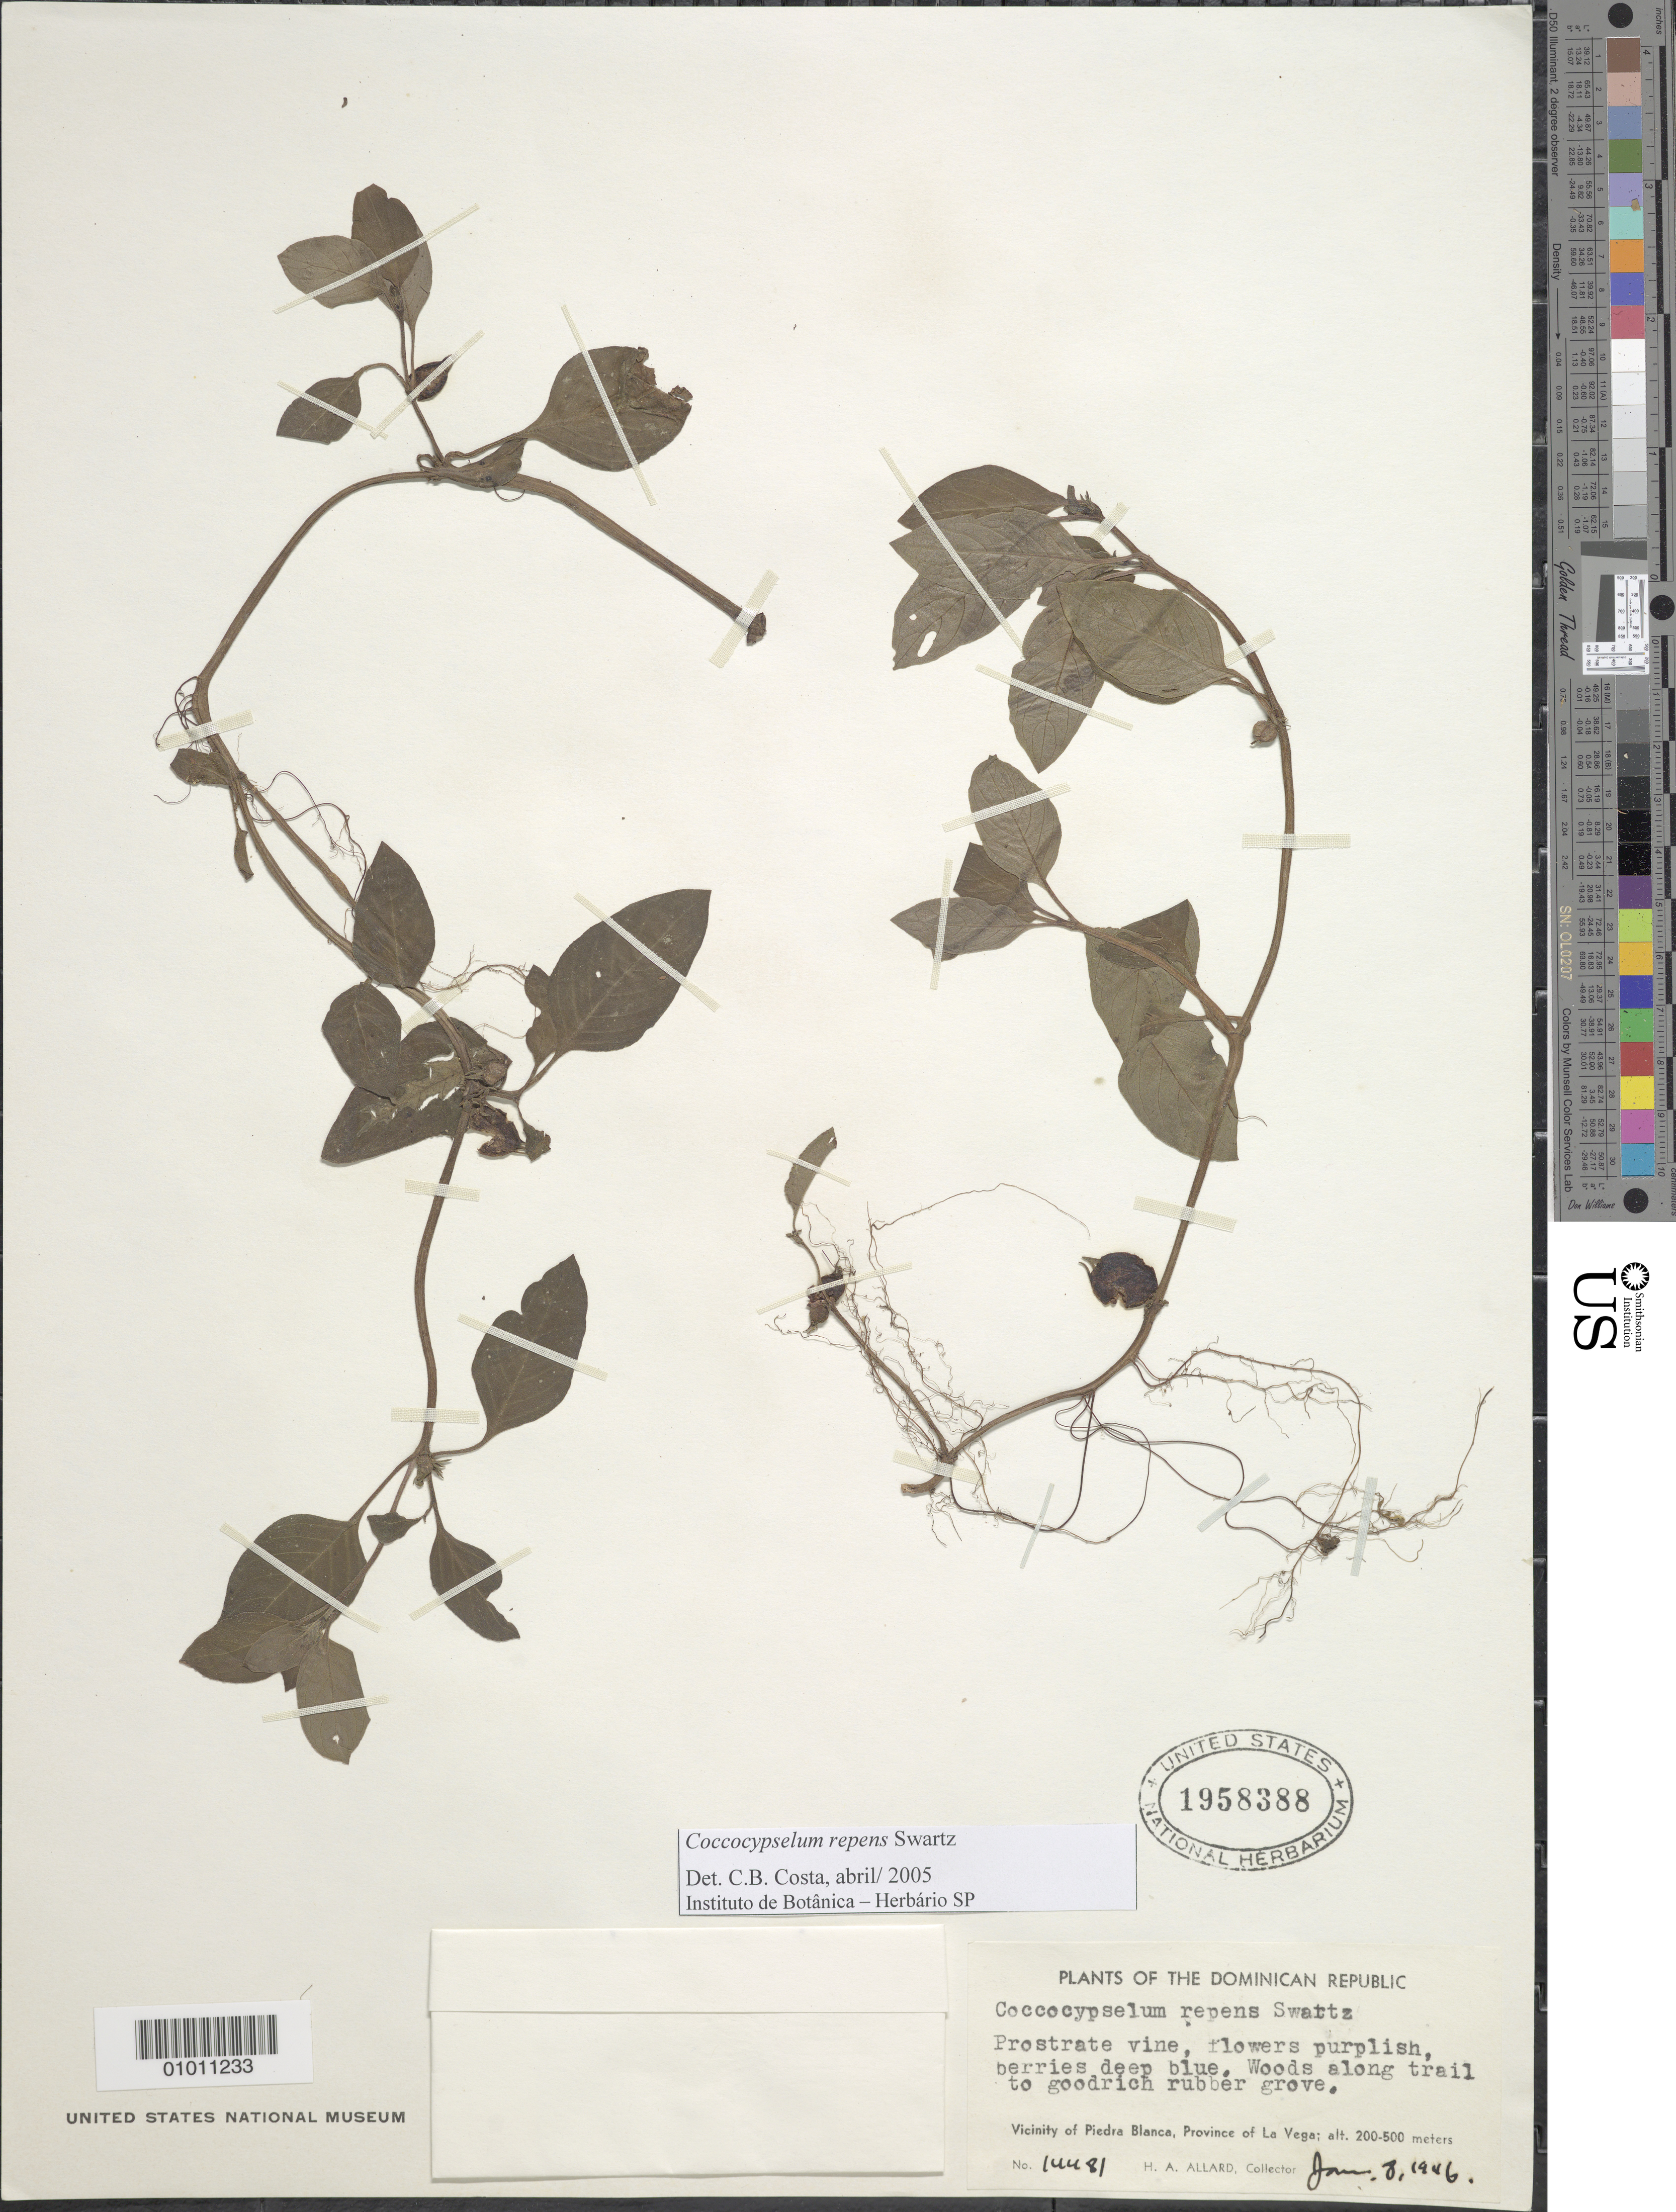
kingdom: Plantae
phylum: Tracheophyta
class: Magnoliopsida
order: Gentianales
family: Rubiaceae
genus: Coccocypselum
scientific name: Coccocypselum repens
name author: Sw.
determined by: Costa, C. B.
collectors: H. A. Allard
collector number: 14481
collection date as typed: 08 Jan 1946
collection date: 1946-01-08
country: Dominican Republic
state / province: La Vega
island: Hispaniola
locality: Vicinity of Piedra Blanca, trail to Goodrich rubber grove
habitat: Woods along road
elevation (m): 200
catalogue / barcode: US 1958388